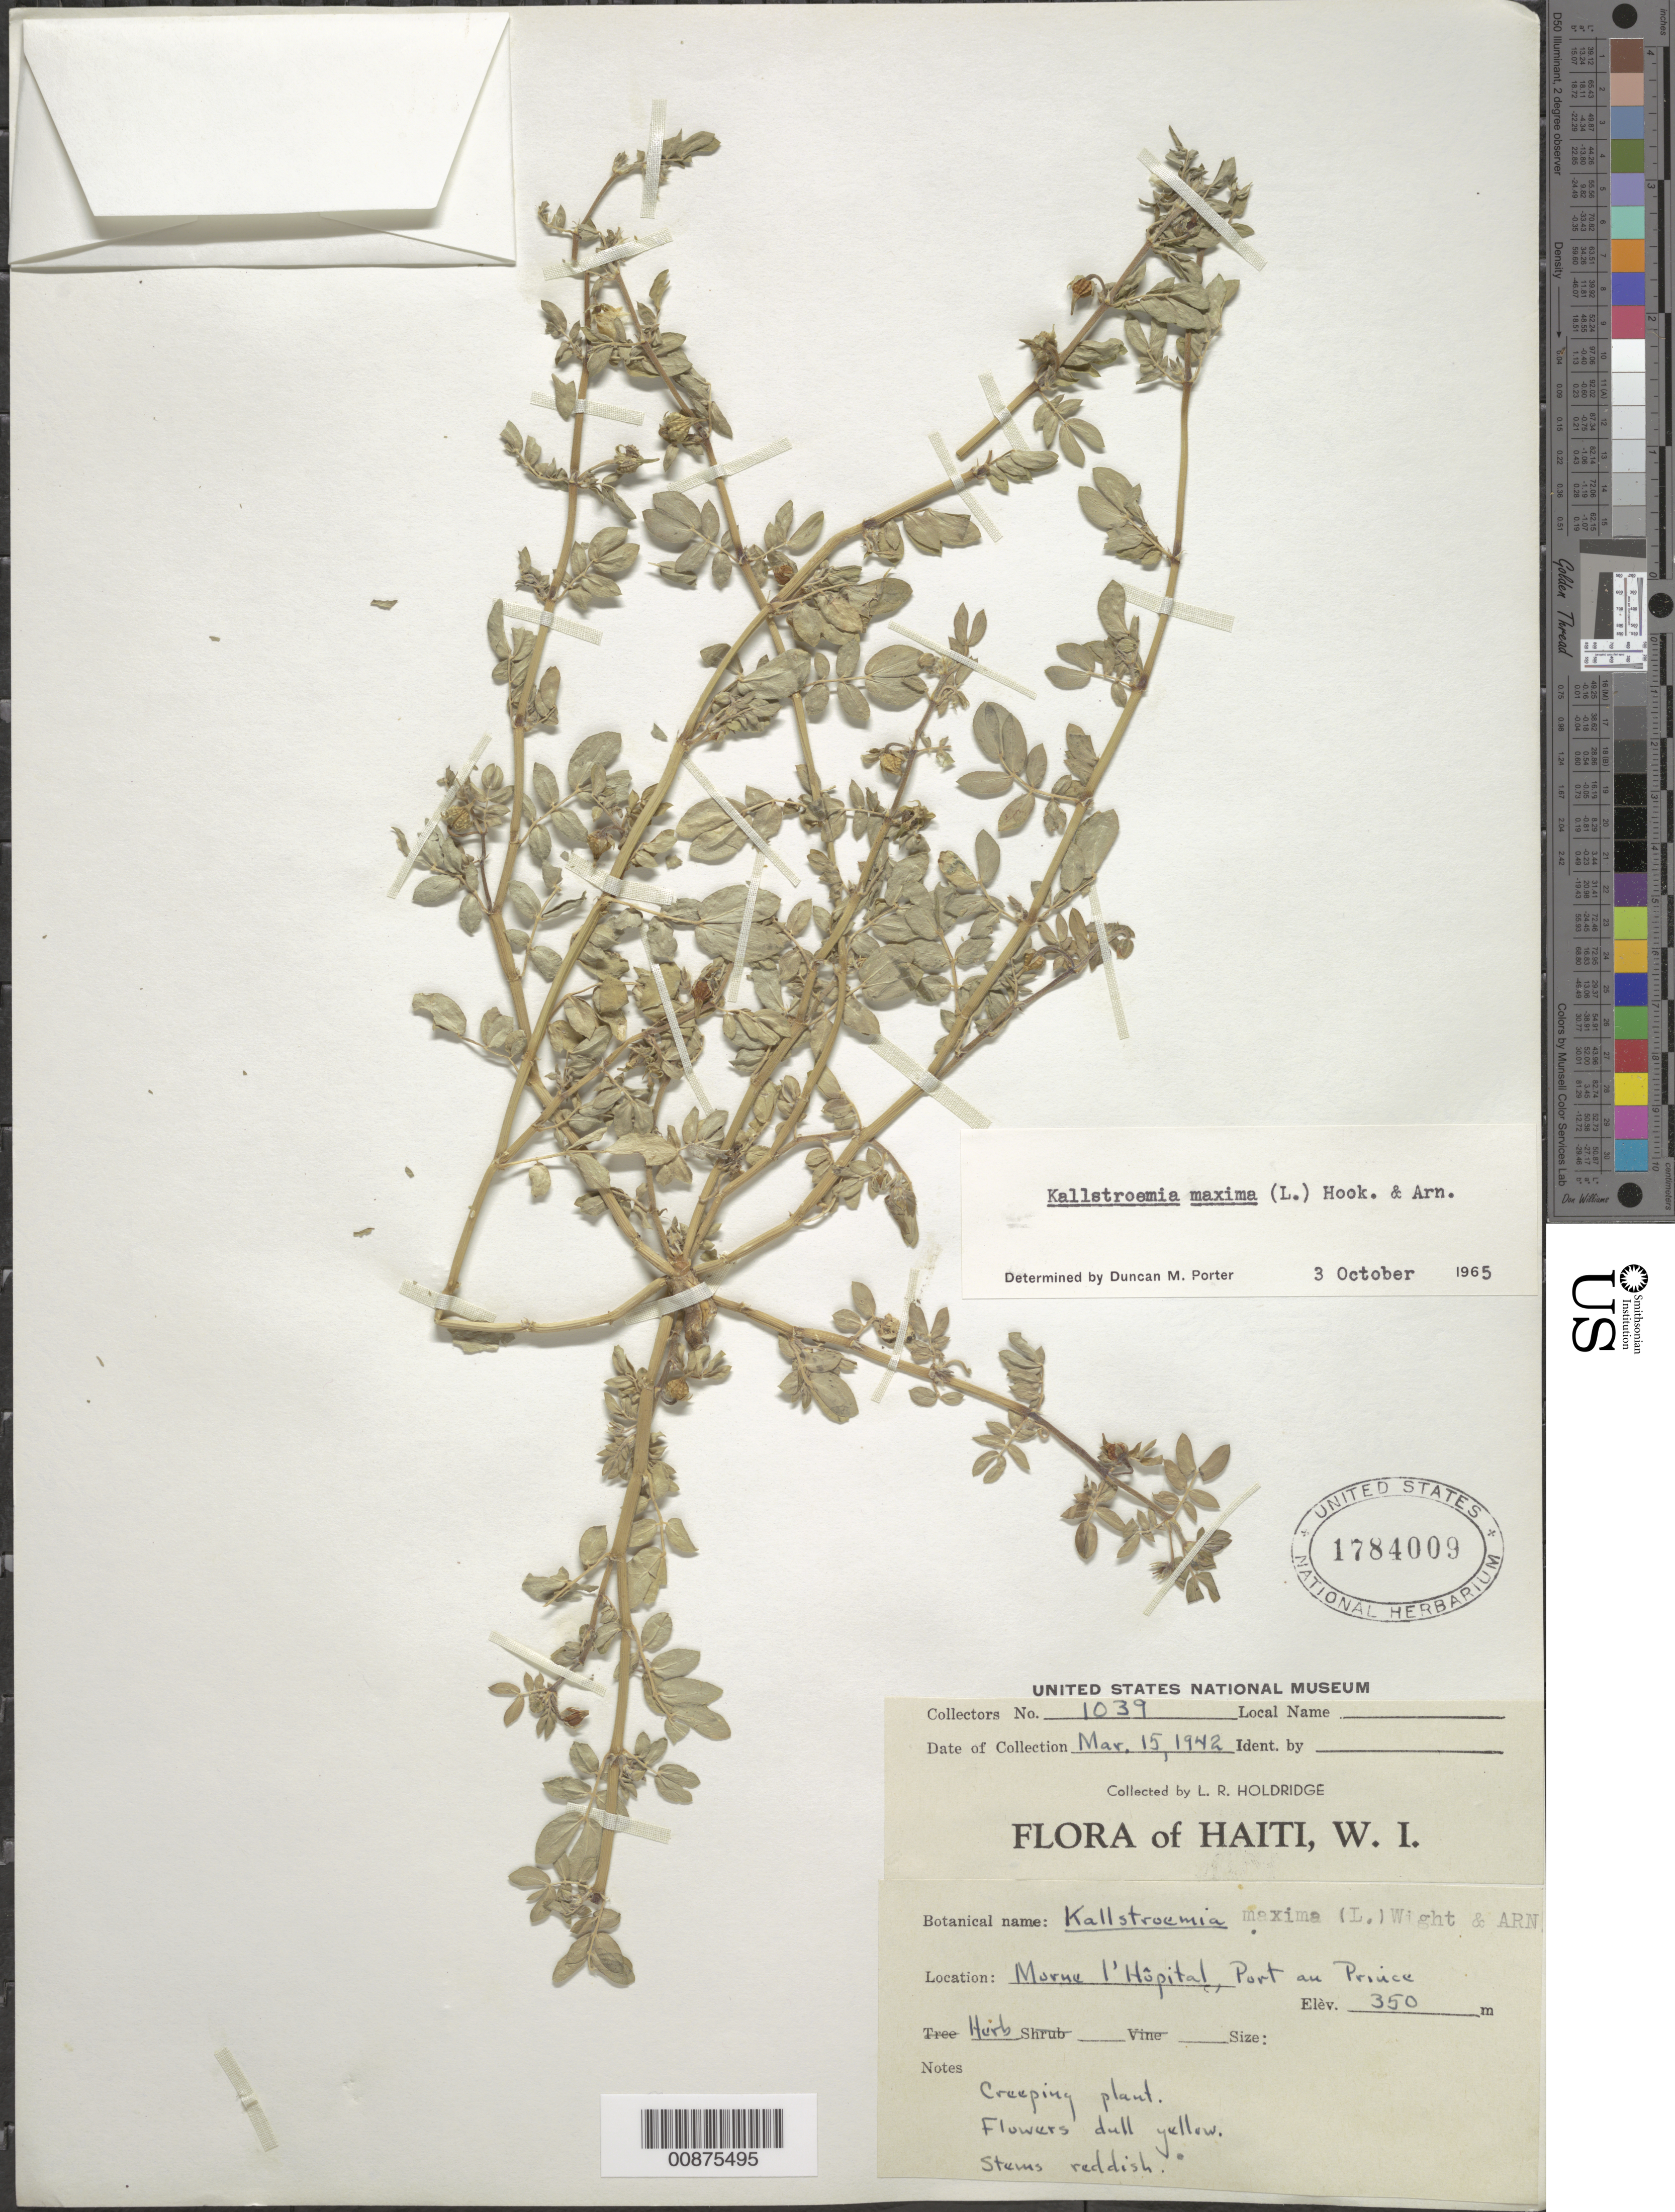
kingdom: Plantae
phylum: Tracheophyta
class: Magnoliopsida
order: Zygophyllales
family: Zygophyllaceae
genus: Kallstroemia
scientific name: Kallstroemia maxima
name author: (L.) Hook. & Arn.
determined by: Porter, D. M.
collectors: L. Holdridge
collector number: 1039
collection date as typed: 15 Mar 1942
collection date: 1942-03-15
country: Haiti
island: Hispaniola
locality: Morne de l'Hôpital, Port au Prince.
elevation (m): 350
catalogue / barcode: US 1784009